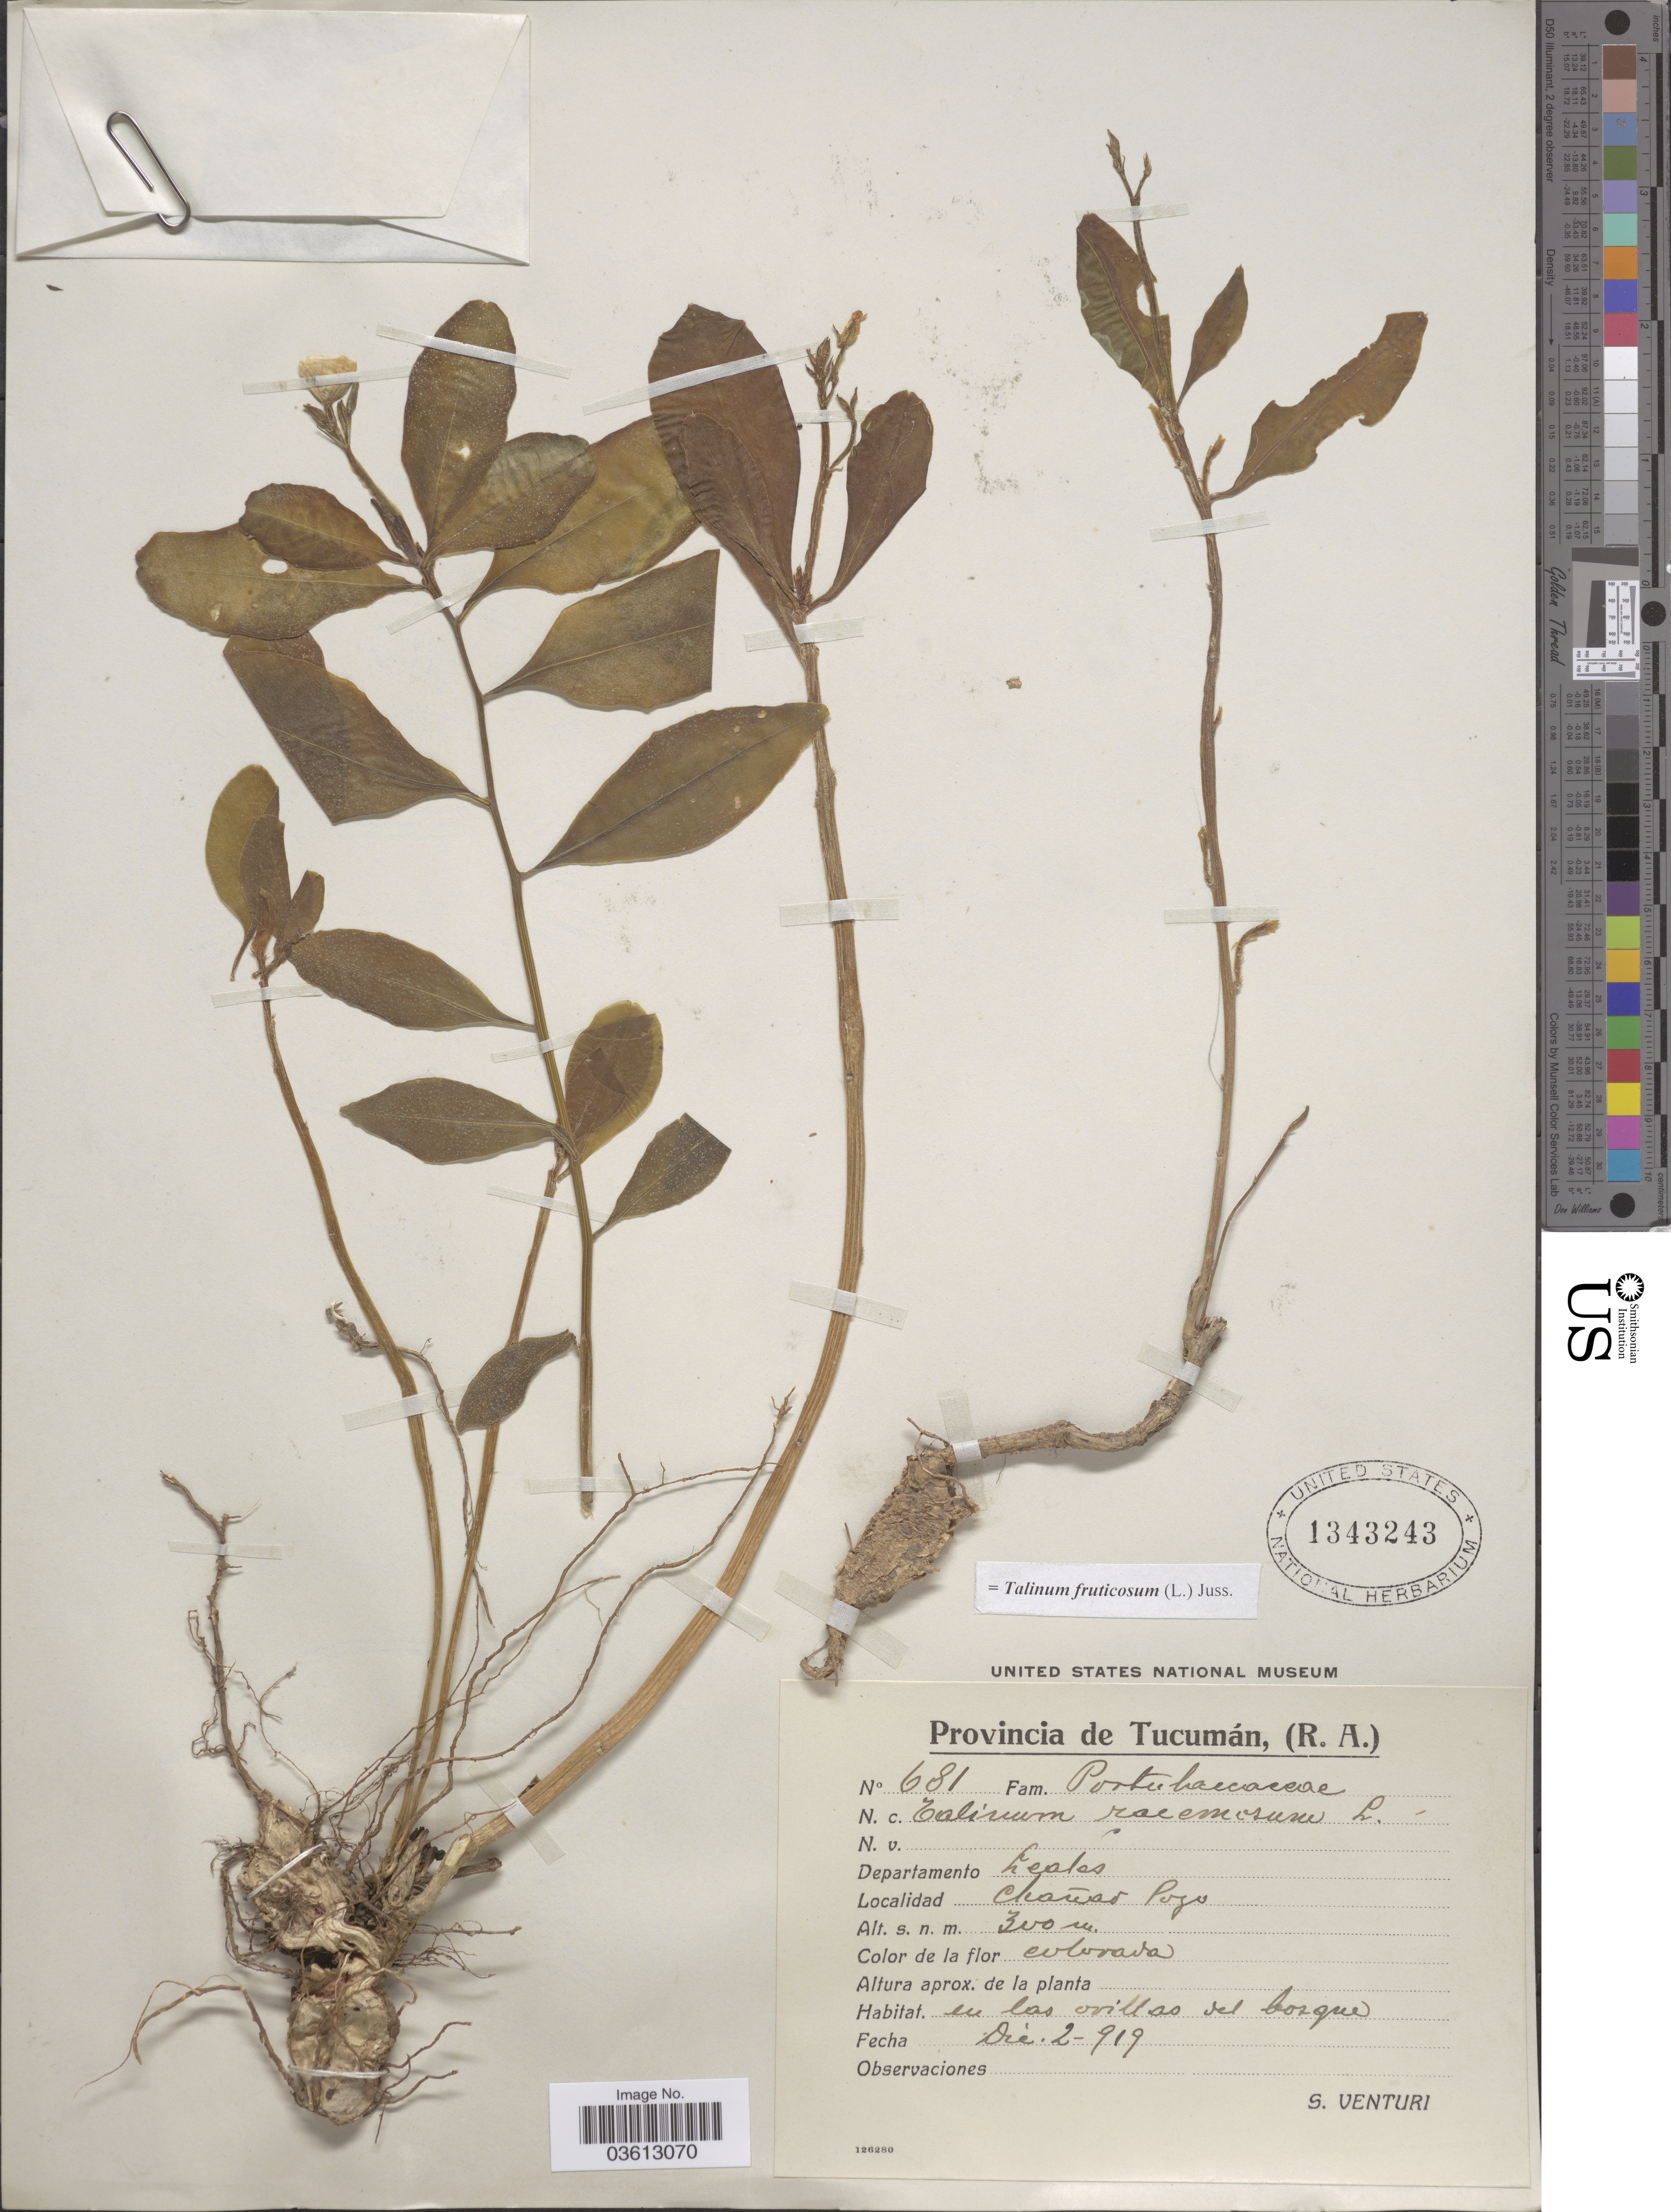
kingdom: Plantae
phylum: Tracheophyta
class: Magnoliopsida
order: Caryophyllales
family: Talinaceae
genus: Talinum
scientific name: Talinum fruticosum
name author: (L.) Juss.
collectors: S. Venturi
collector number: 681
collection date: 1919-12-02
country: Argentina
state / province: Tucuman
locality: Departamento Leales. Chañar Pozo.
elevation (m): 300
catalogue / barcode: US 1343243